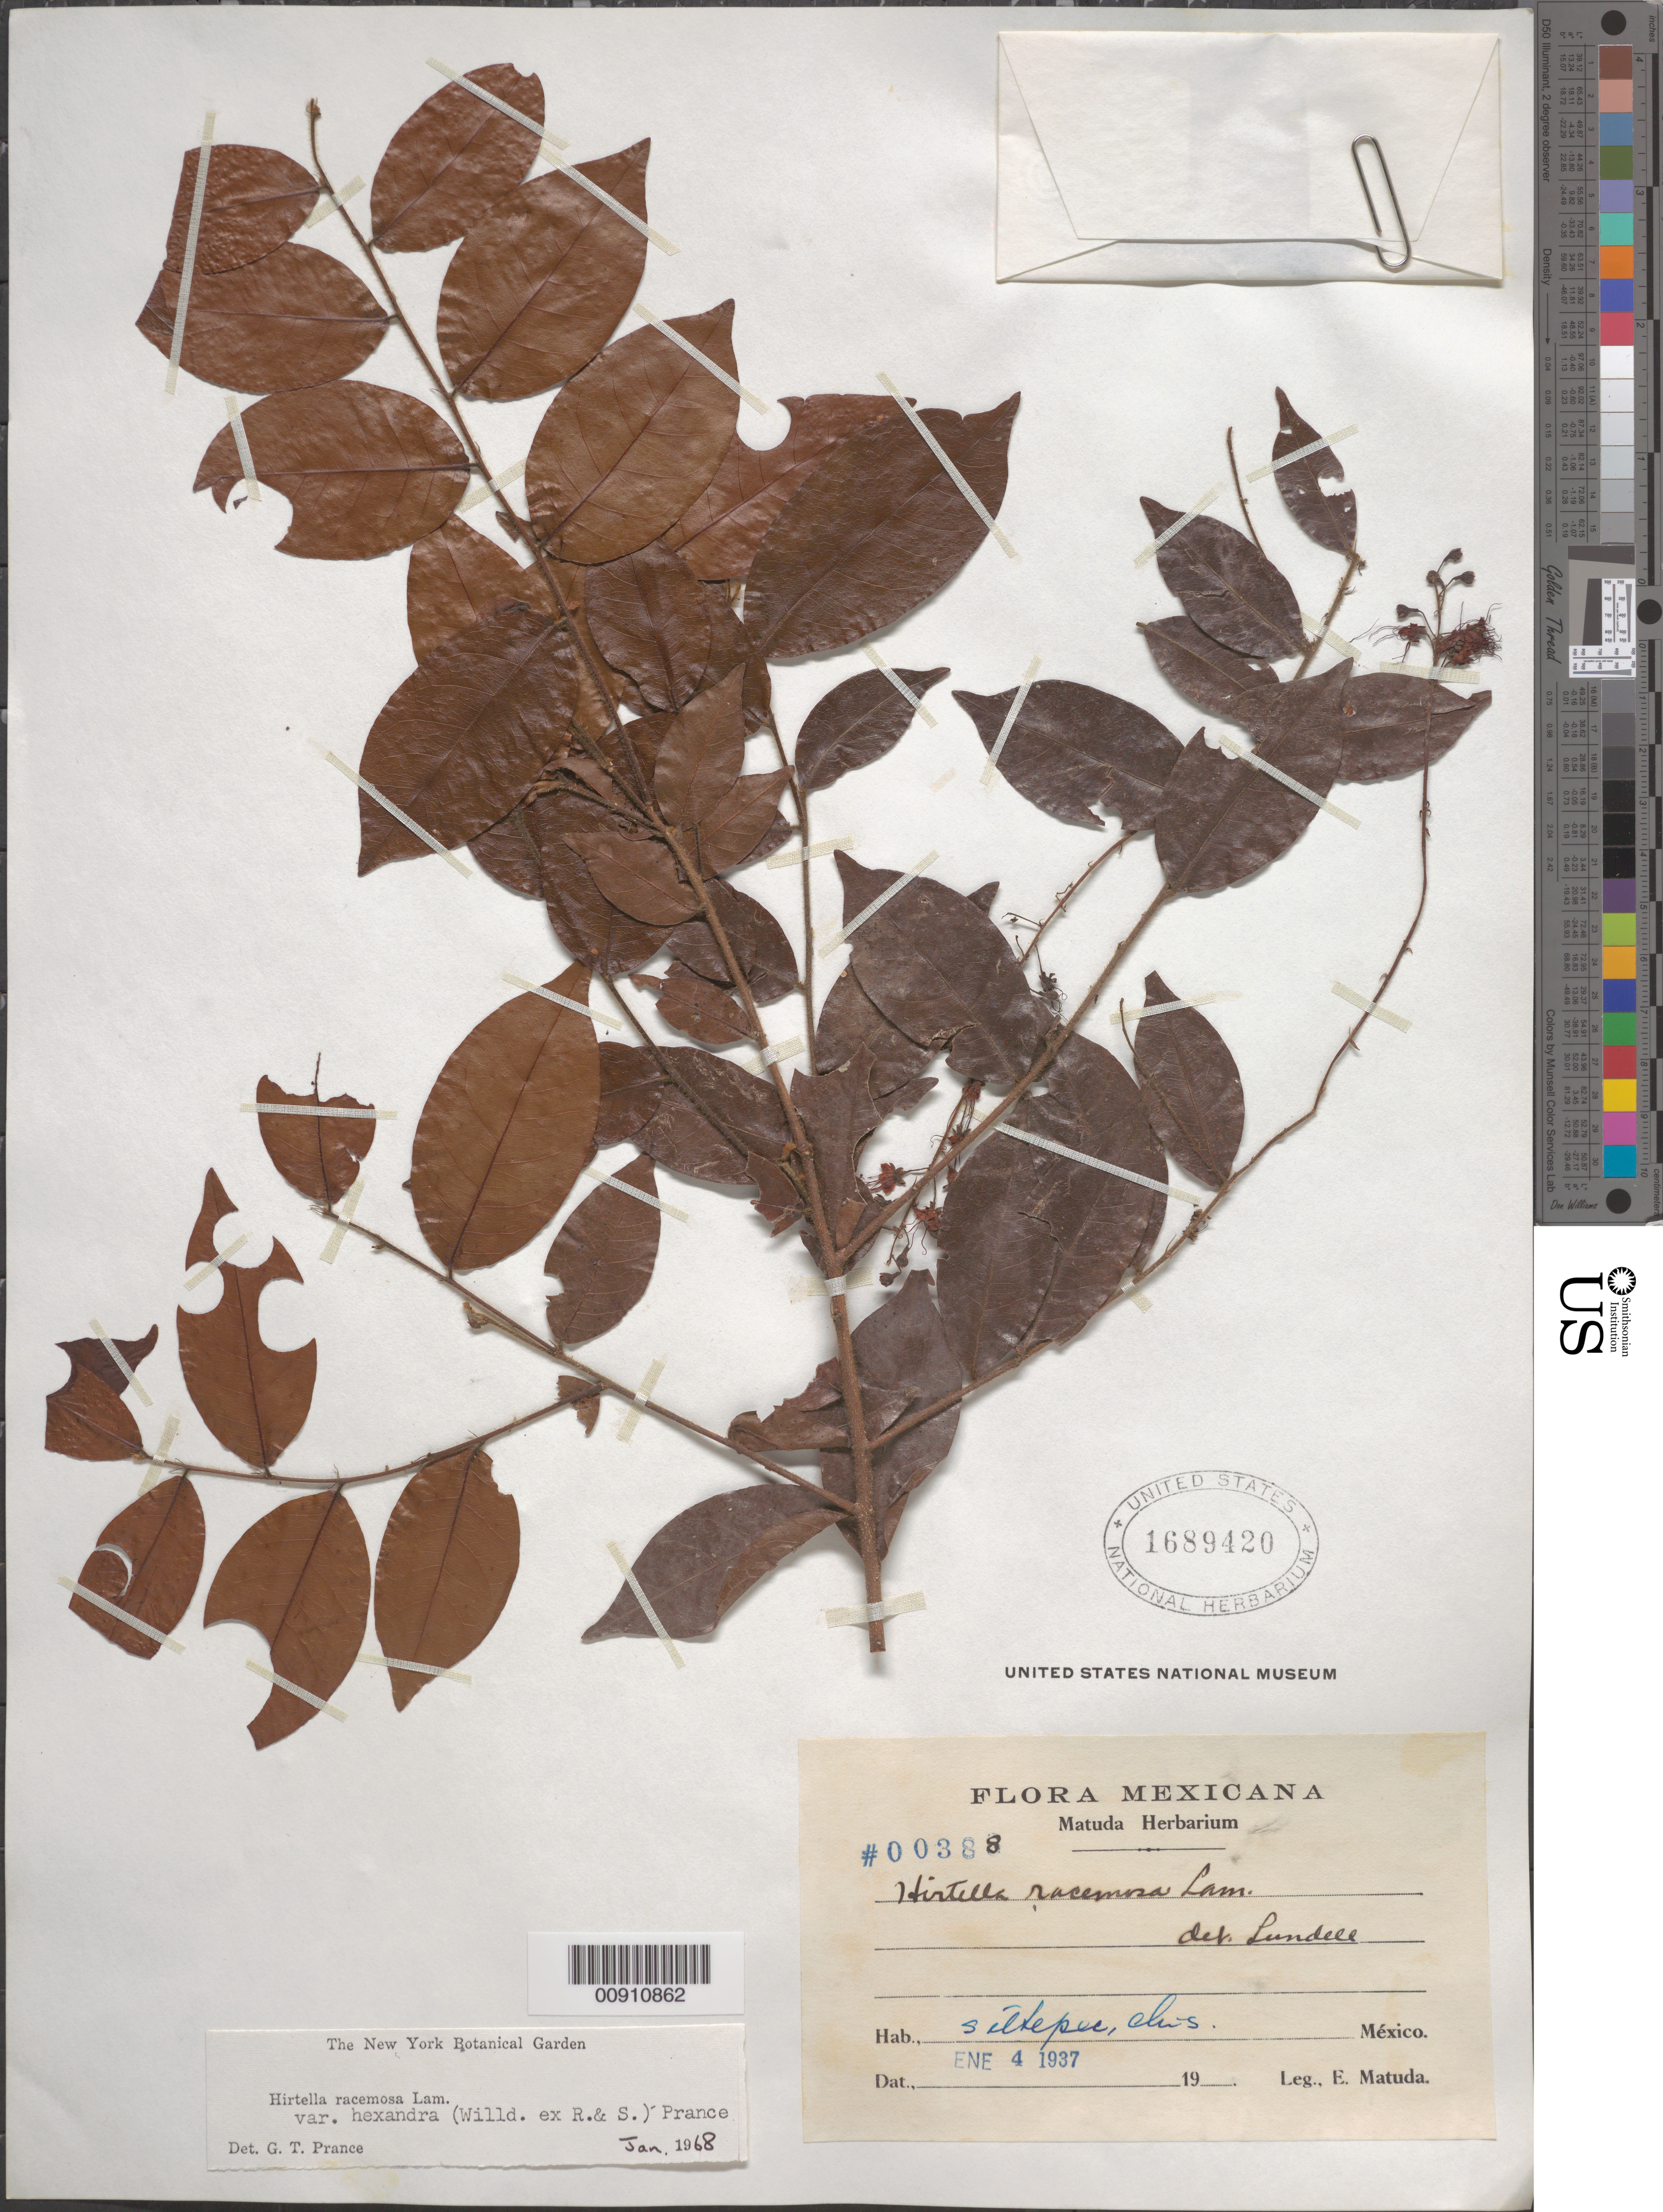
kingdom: Plantae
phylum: Tracheophyta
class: Magnoliopsida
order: Malpighiales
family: Chrysobalanaceae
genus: Hirtella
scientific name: Hirtella racemosa var. hexandra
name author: (Willd. ex Roem. & Schult.) Prance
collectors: E. Matuda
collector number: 00388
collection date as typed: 04 Jan 1937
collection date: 1937-01-04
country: Mexico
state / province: Chiapas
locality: Siltepec, Chiapas.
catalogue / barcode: US 1689420